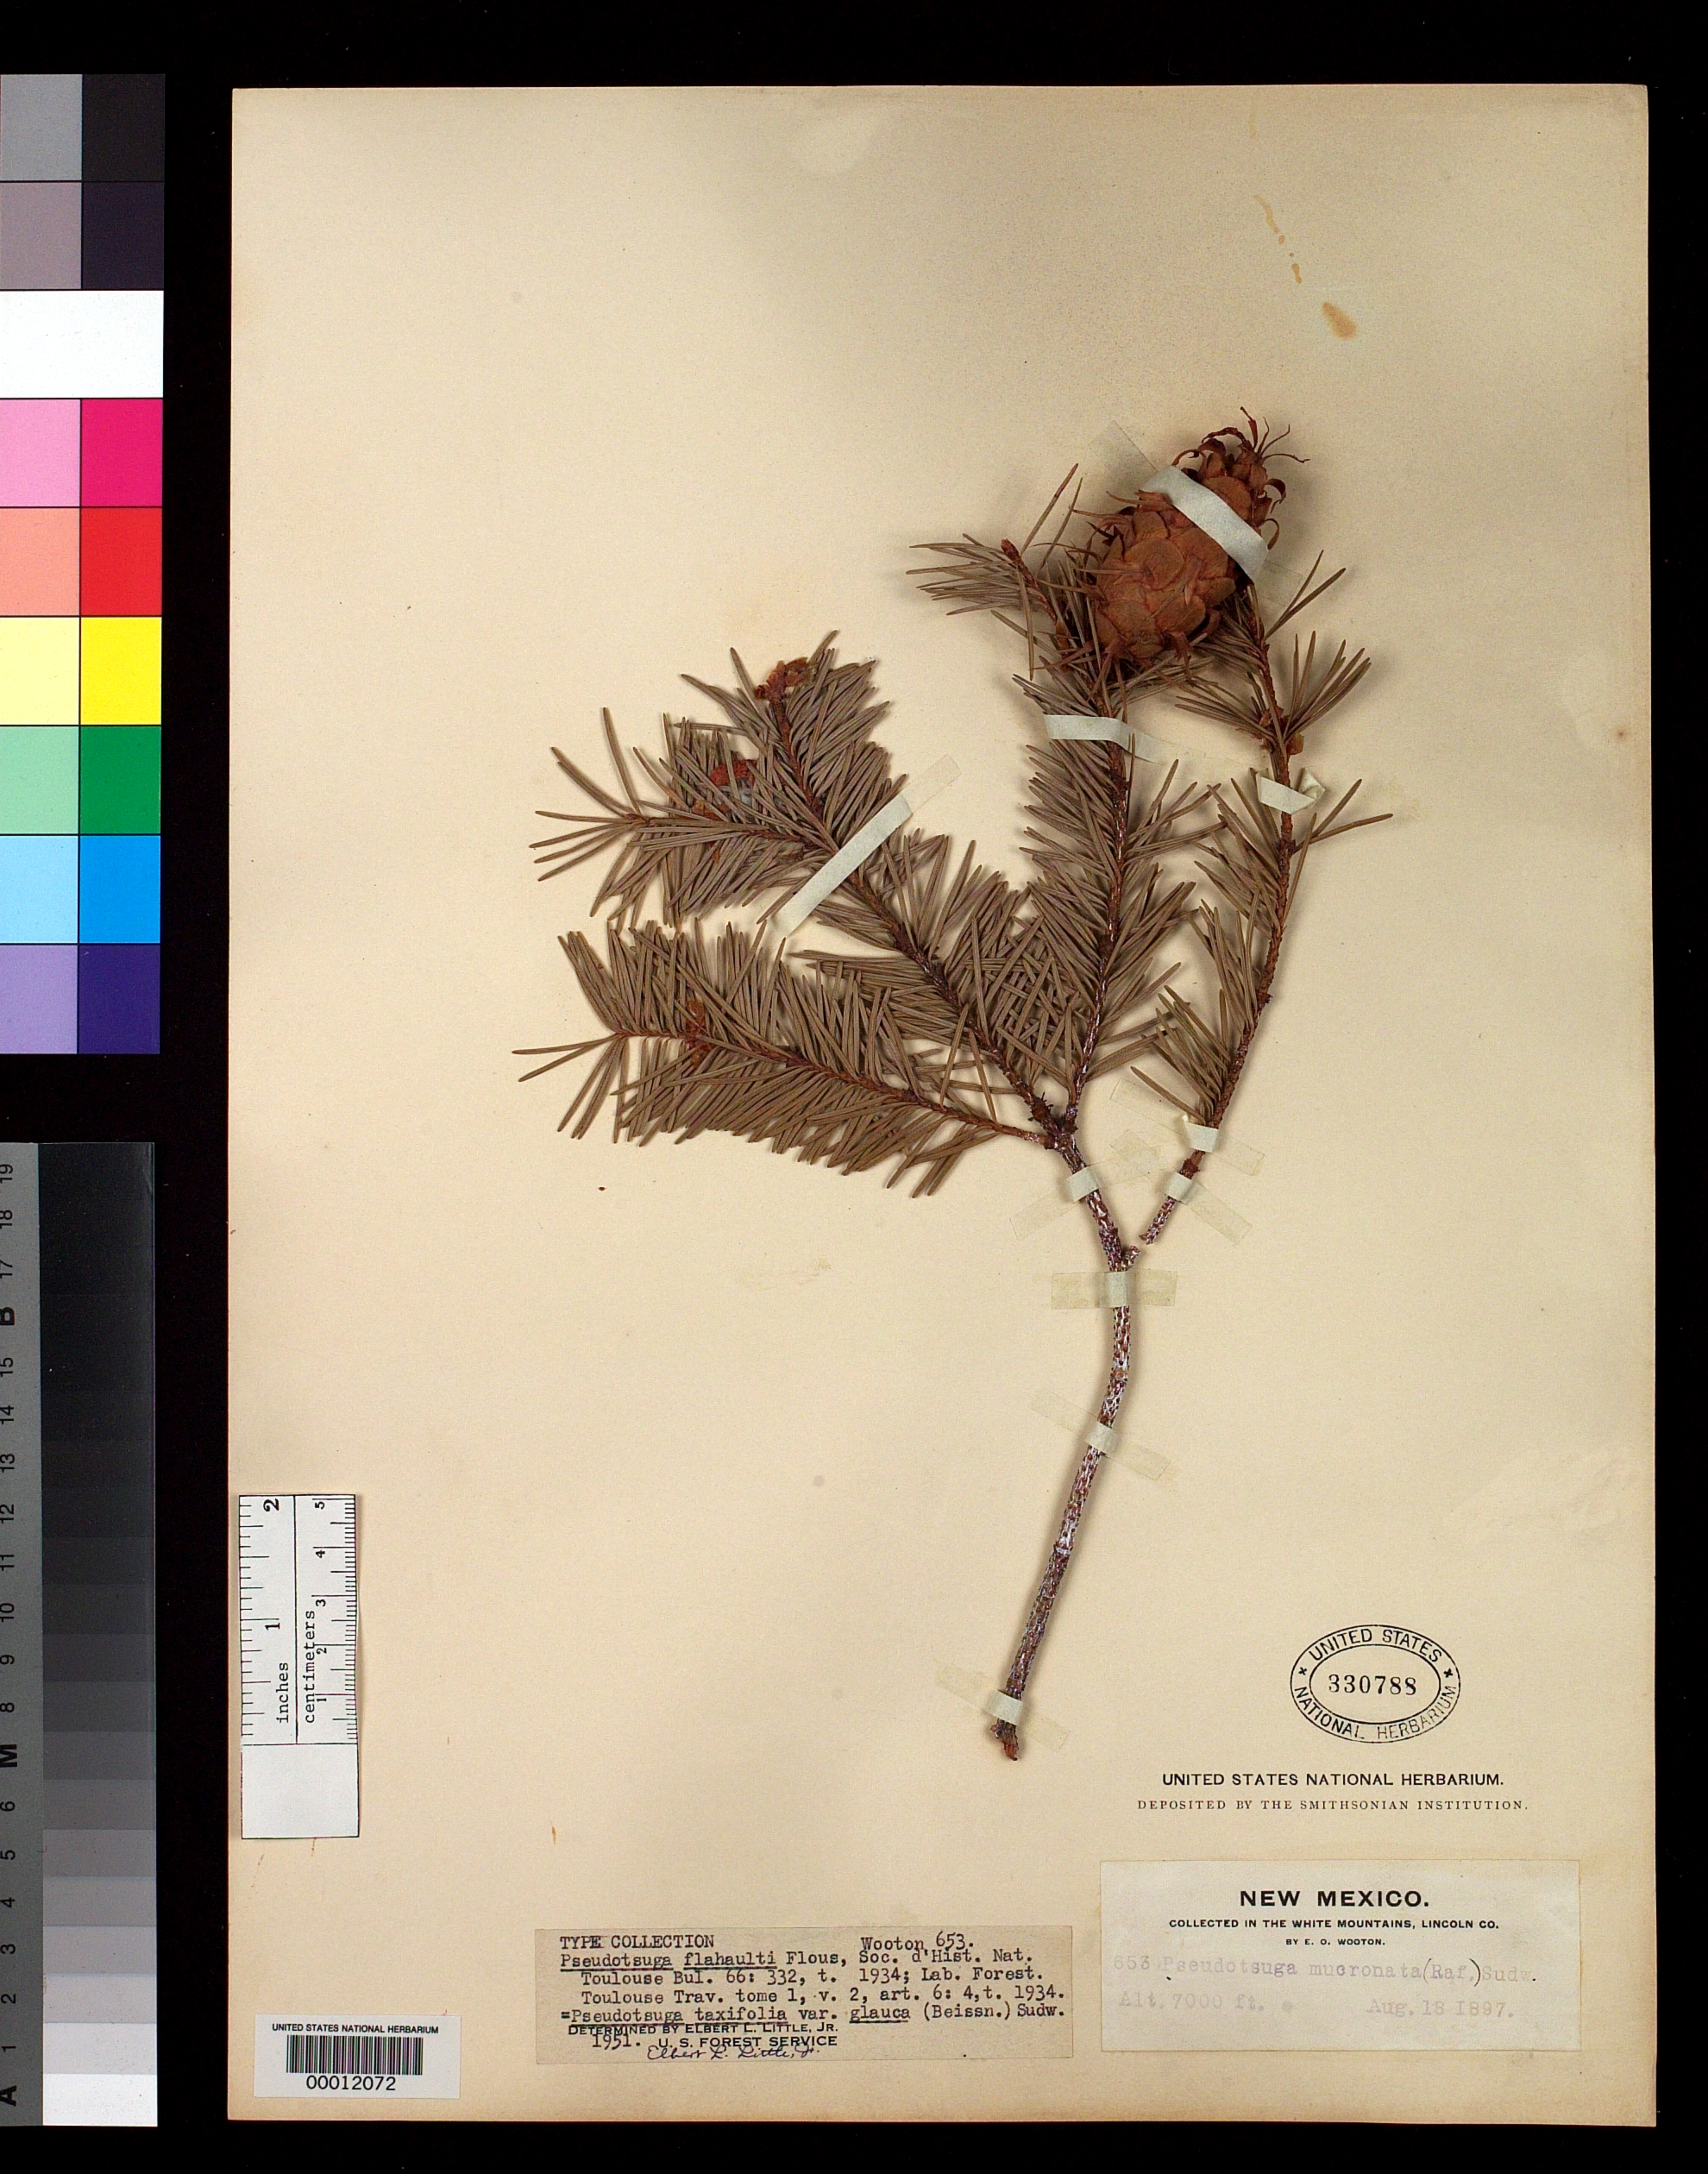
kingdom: Plantae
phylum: Tracheophyta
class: Pinopsida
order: Pinales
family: Pinaceae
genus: Pseudotsuga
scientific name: Pseudotsuga flahaultii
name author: Flous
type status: Type Collection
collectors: E. O. Wooton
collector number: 653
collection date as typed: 18 Aug 1897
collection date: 1897-08-18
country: United States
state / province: New Mexico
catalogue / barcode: US 330788